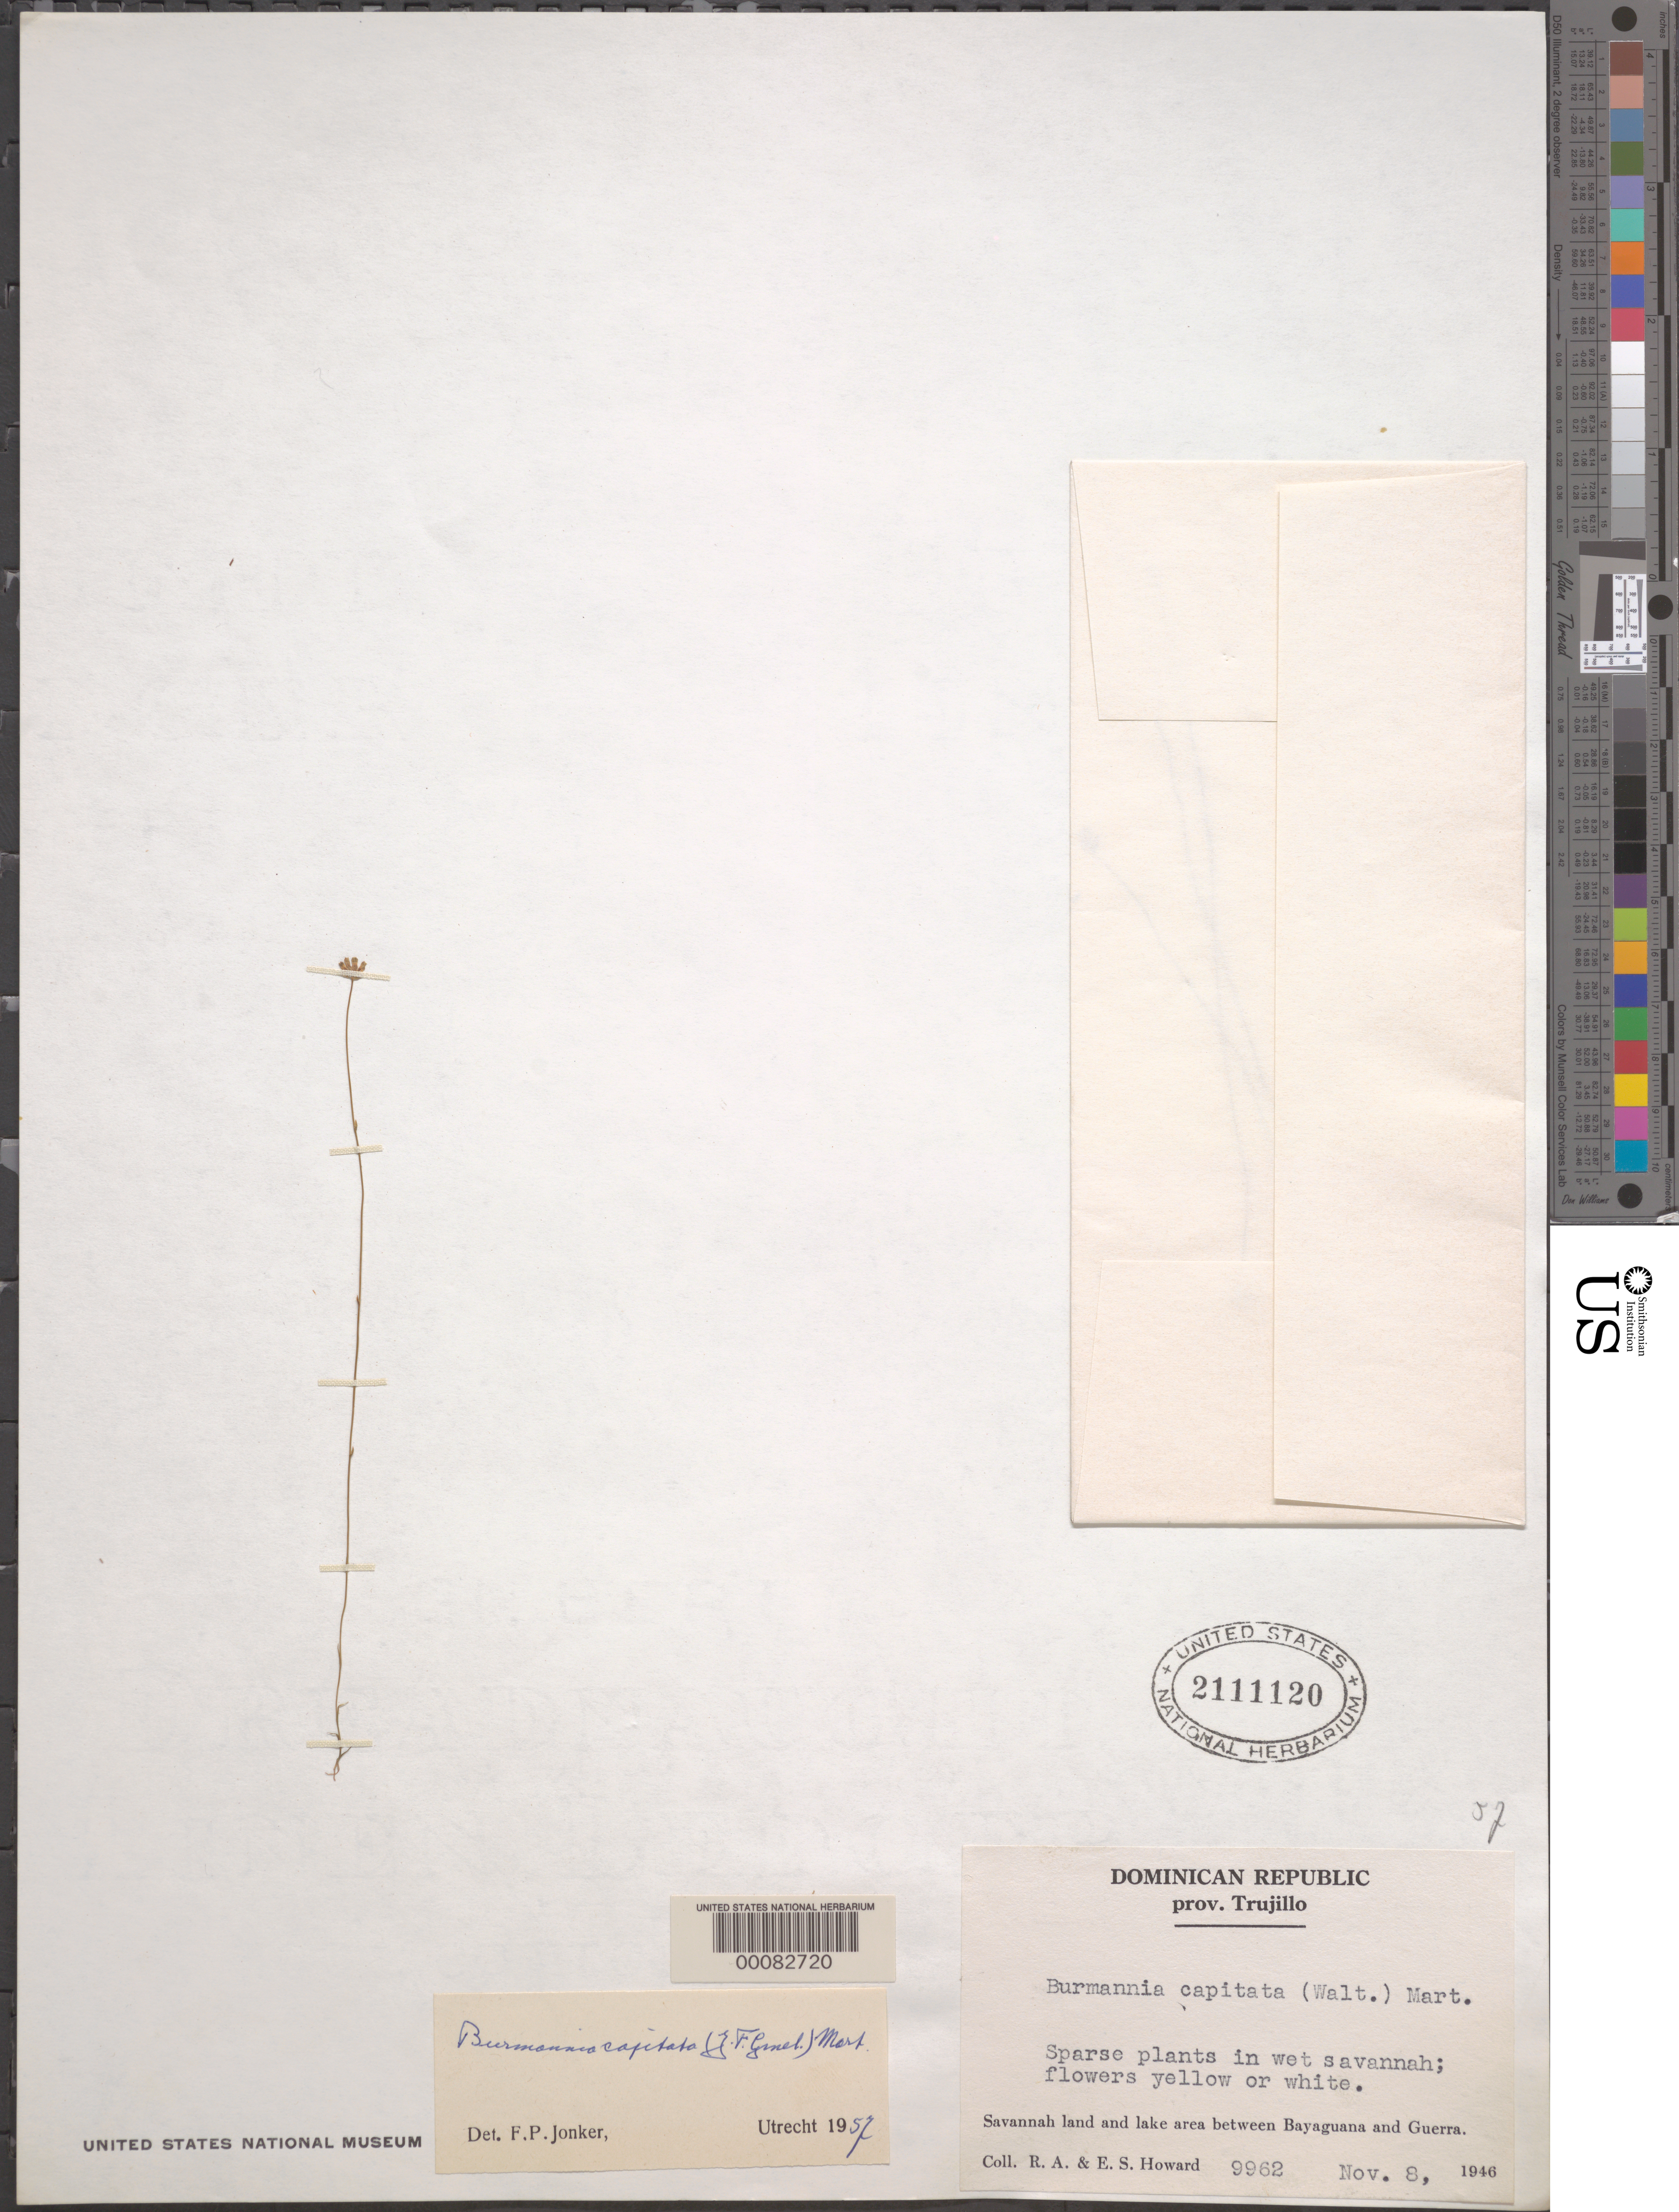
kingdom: Plantae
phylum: Tracheophyta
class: Liliopsida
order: Dioscoreales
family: Burmanniaceae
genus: Burmannia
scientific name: Burmannia capitata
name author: (Walter ex J.F. Gmel.) Mart.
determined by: Jonker, F. P.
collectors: R. A. Howard & E. S. Howard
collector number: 9962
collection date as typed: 08 Nov 1946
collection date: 1946-11-08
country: Dominican Republic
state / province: Santo Domingo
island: Hispaniola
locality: Bayaguana to Guerra, savanna and lake between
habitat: Sparse plants in wet savanna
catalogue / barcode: US 2111120